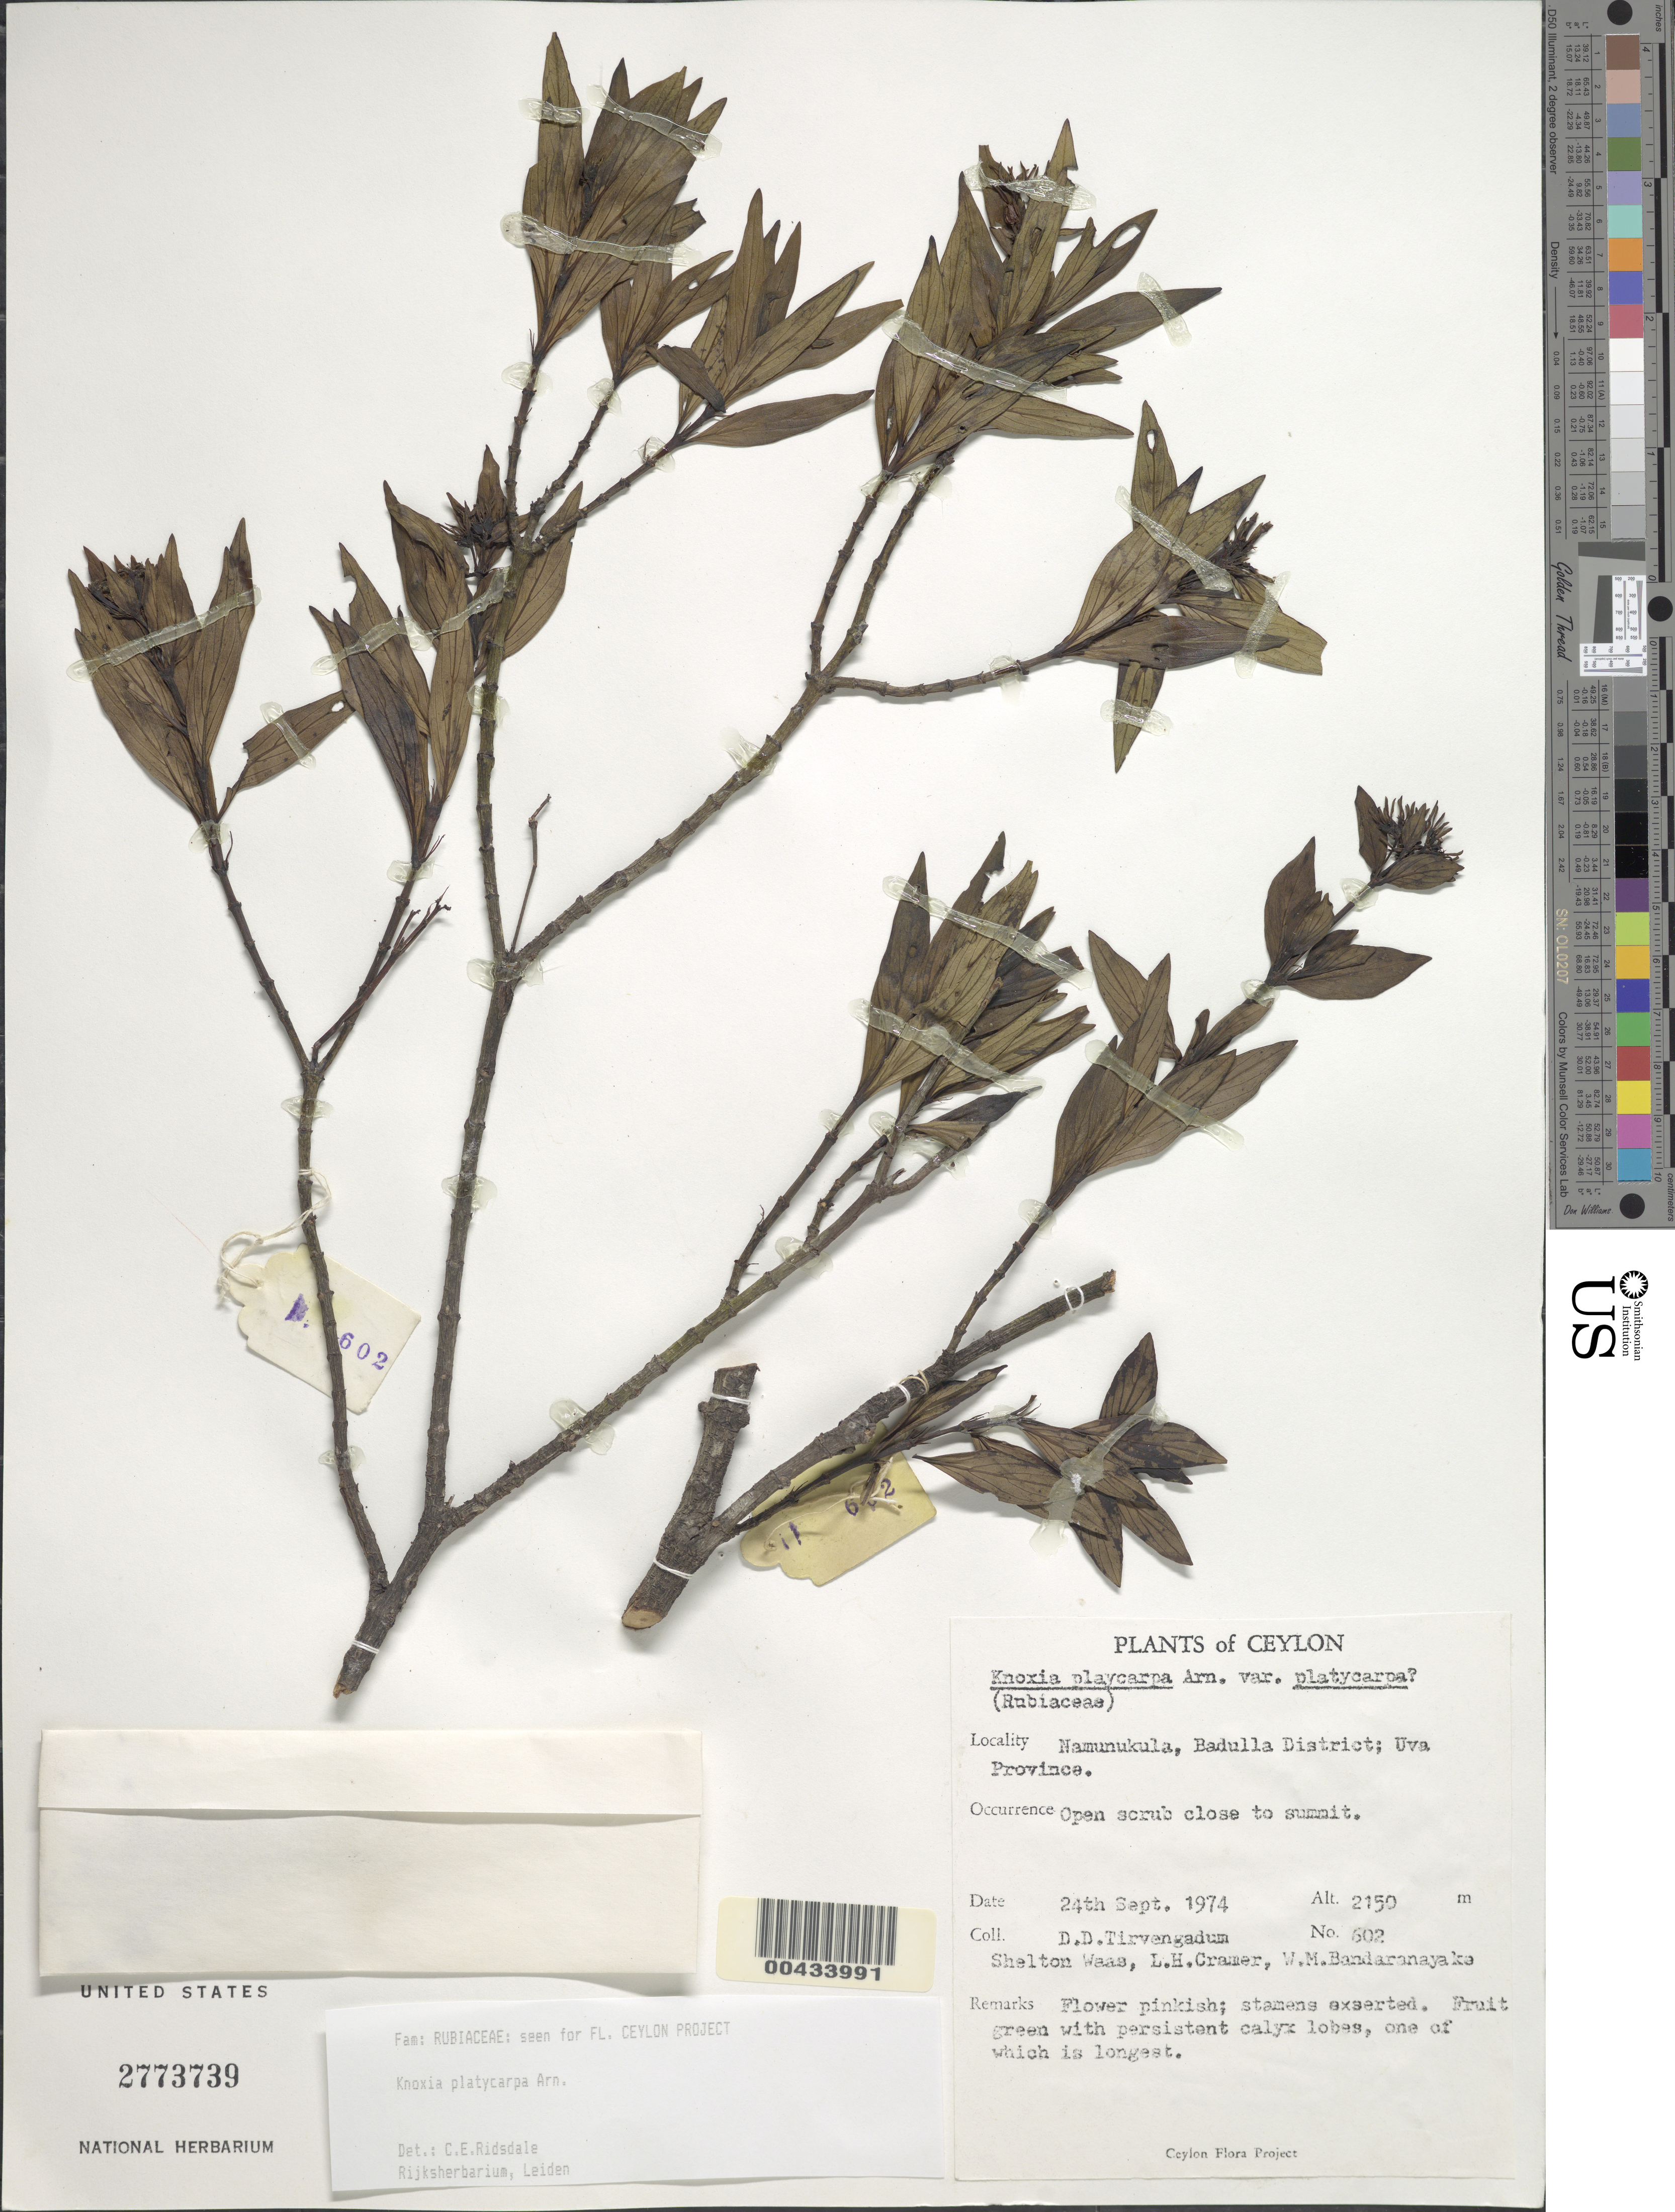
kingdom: Plantae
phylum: Tracheophyta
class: Magnoliopsida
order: Gentianales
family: Rubiaceae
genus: Knoxia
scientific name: Knoxia platycarpa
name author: Arn.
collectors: D. Tirvengadum, Waas, S. (Determiner), Cramer, L. H. (Determiner) & W. Bandaranayake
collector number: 602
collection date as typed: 24 Sep 1974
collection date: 1974-09-24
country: Sri Lanka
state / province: Uva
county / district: Badulla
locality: Namunukula Kanda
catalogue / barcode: US 2773739